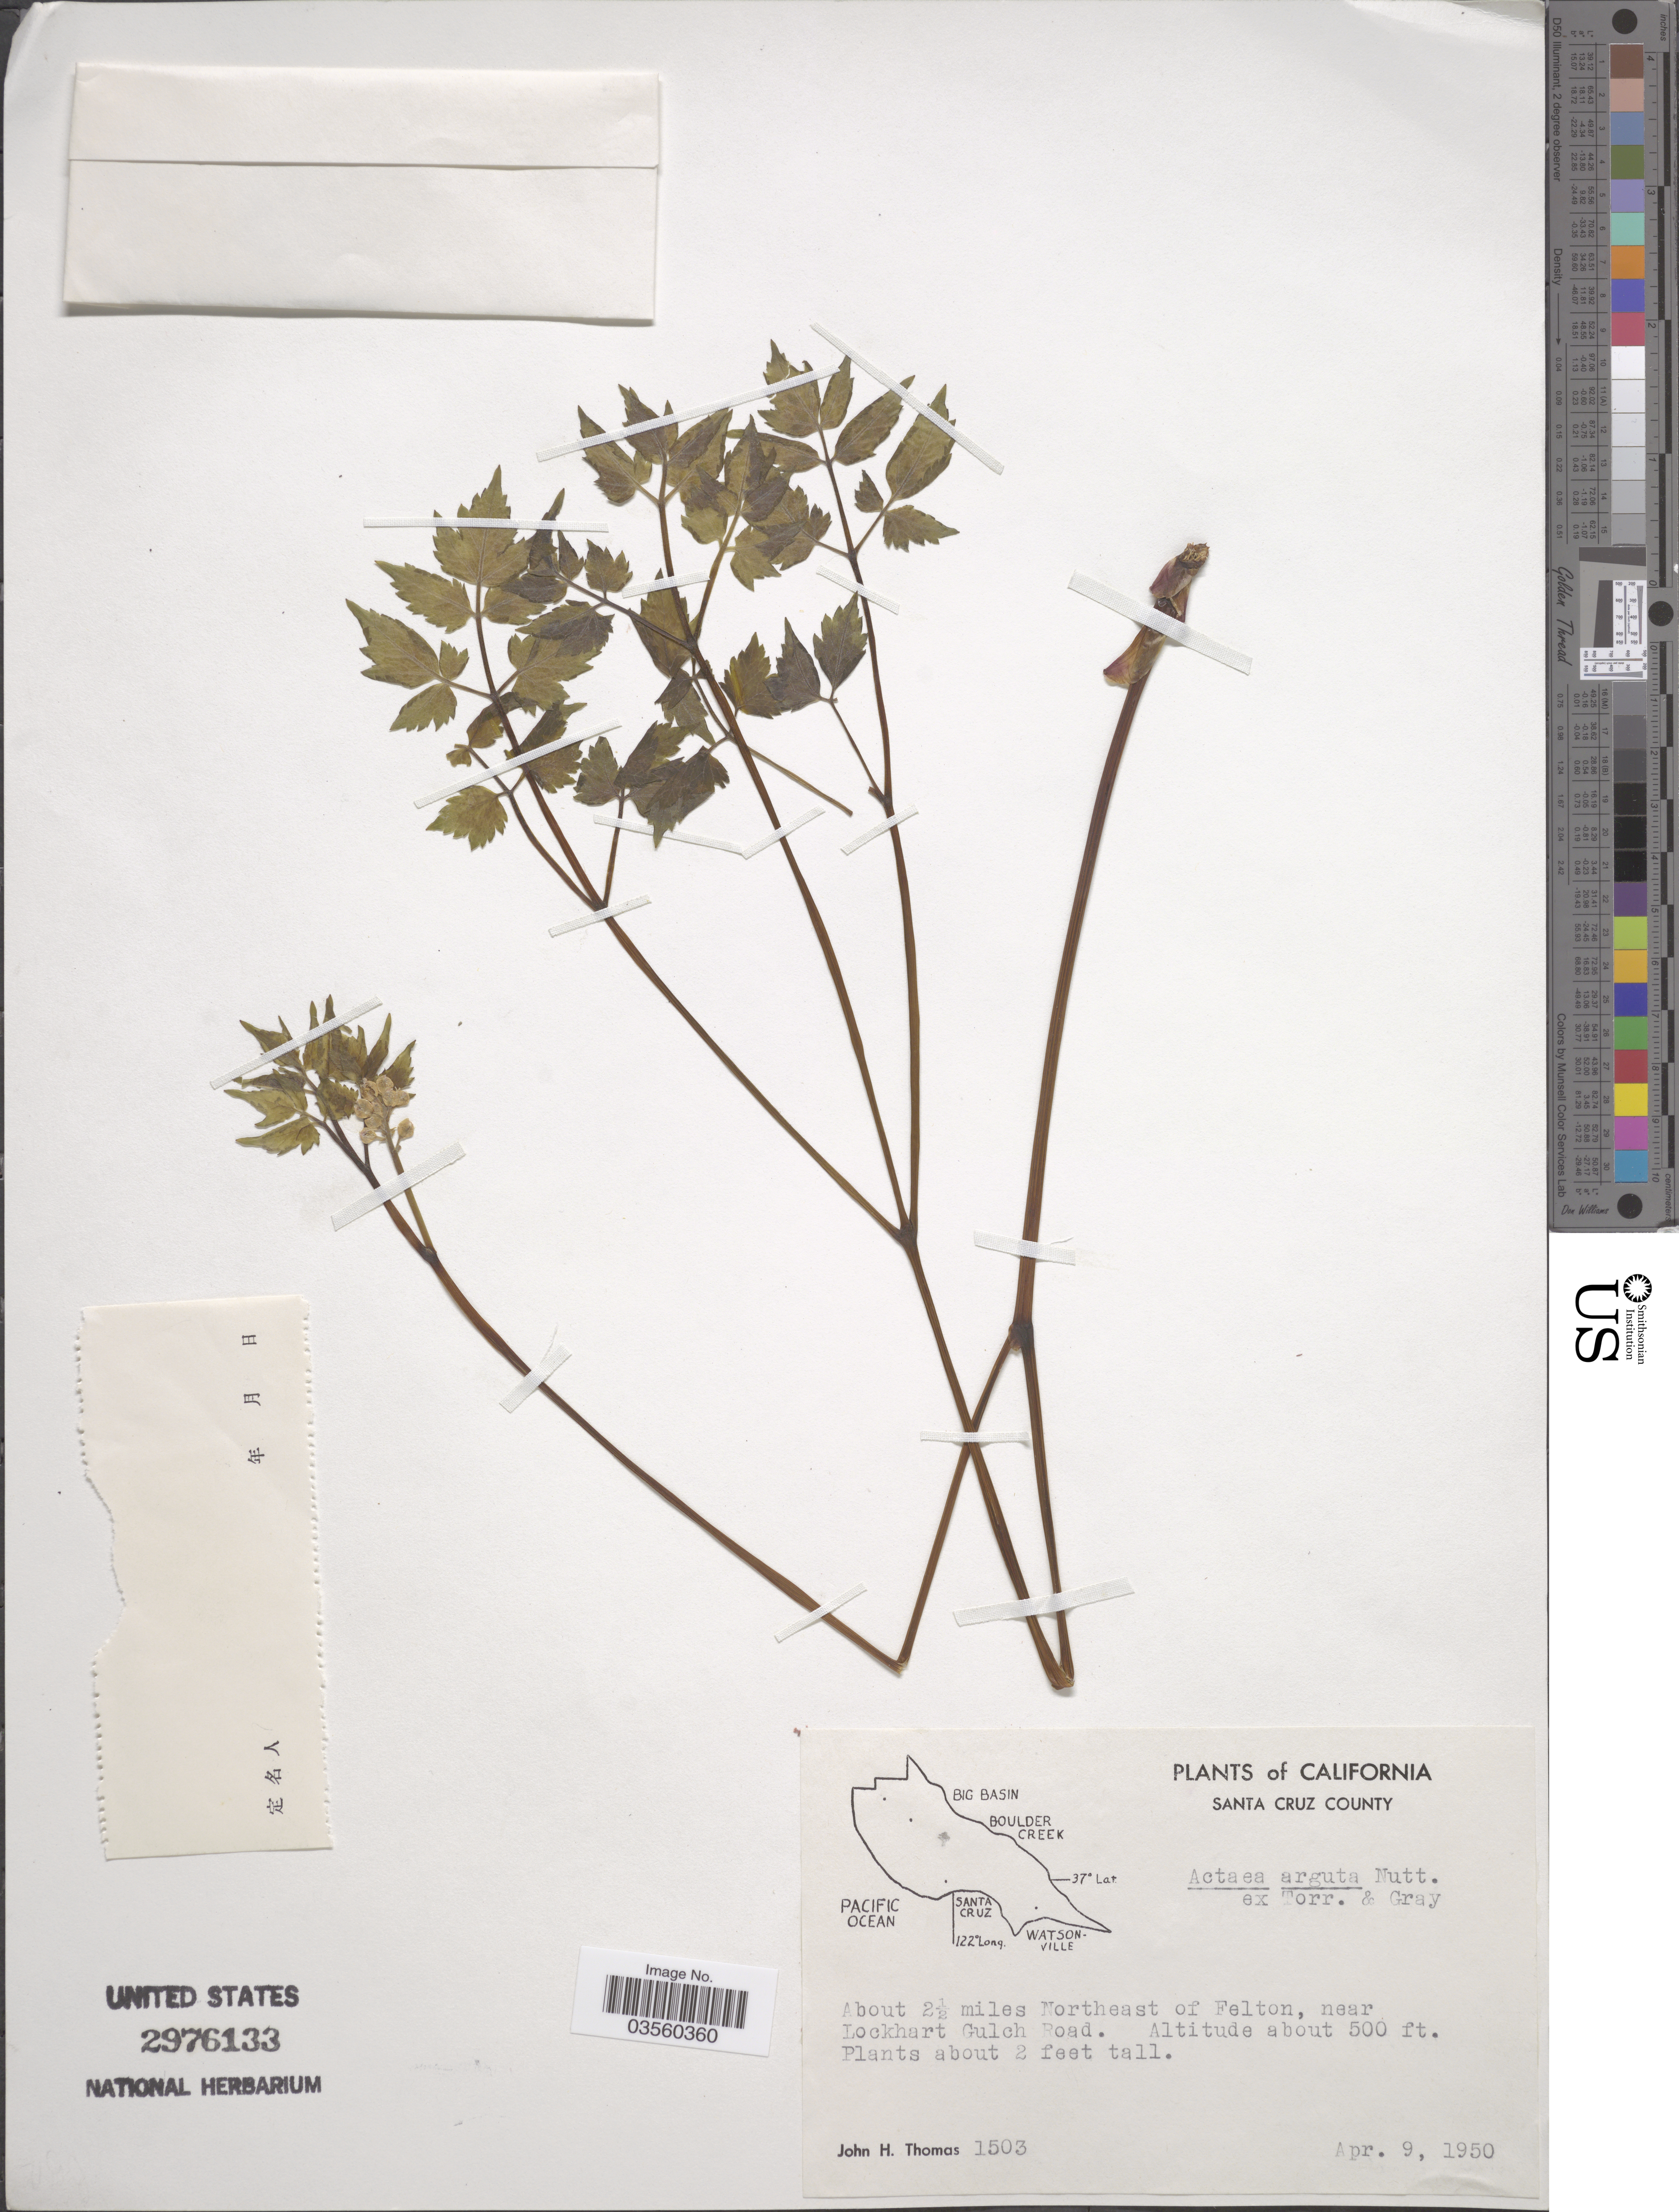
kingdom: Plantae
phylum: Tracheophyta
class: Magnoliopsida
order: Ranunculales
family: Ranunculaceae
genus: Actaea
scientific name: Actaea rubra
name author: (Aiton) Willd.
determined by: Strong, M. T., (US), Smithsonian Institution - National Museum of Natural History (UNITED STATES)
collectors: J. H. Thomas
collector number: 1503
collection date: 1950-04-09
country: United States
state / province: California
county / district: Santa Cruz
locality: Santa Cruz County. About 2½ miles Northeast of Felton, near Lockhart Gulch Road.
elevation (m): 152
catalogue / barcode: US 2976133